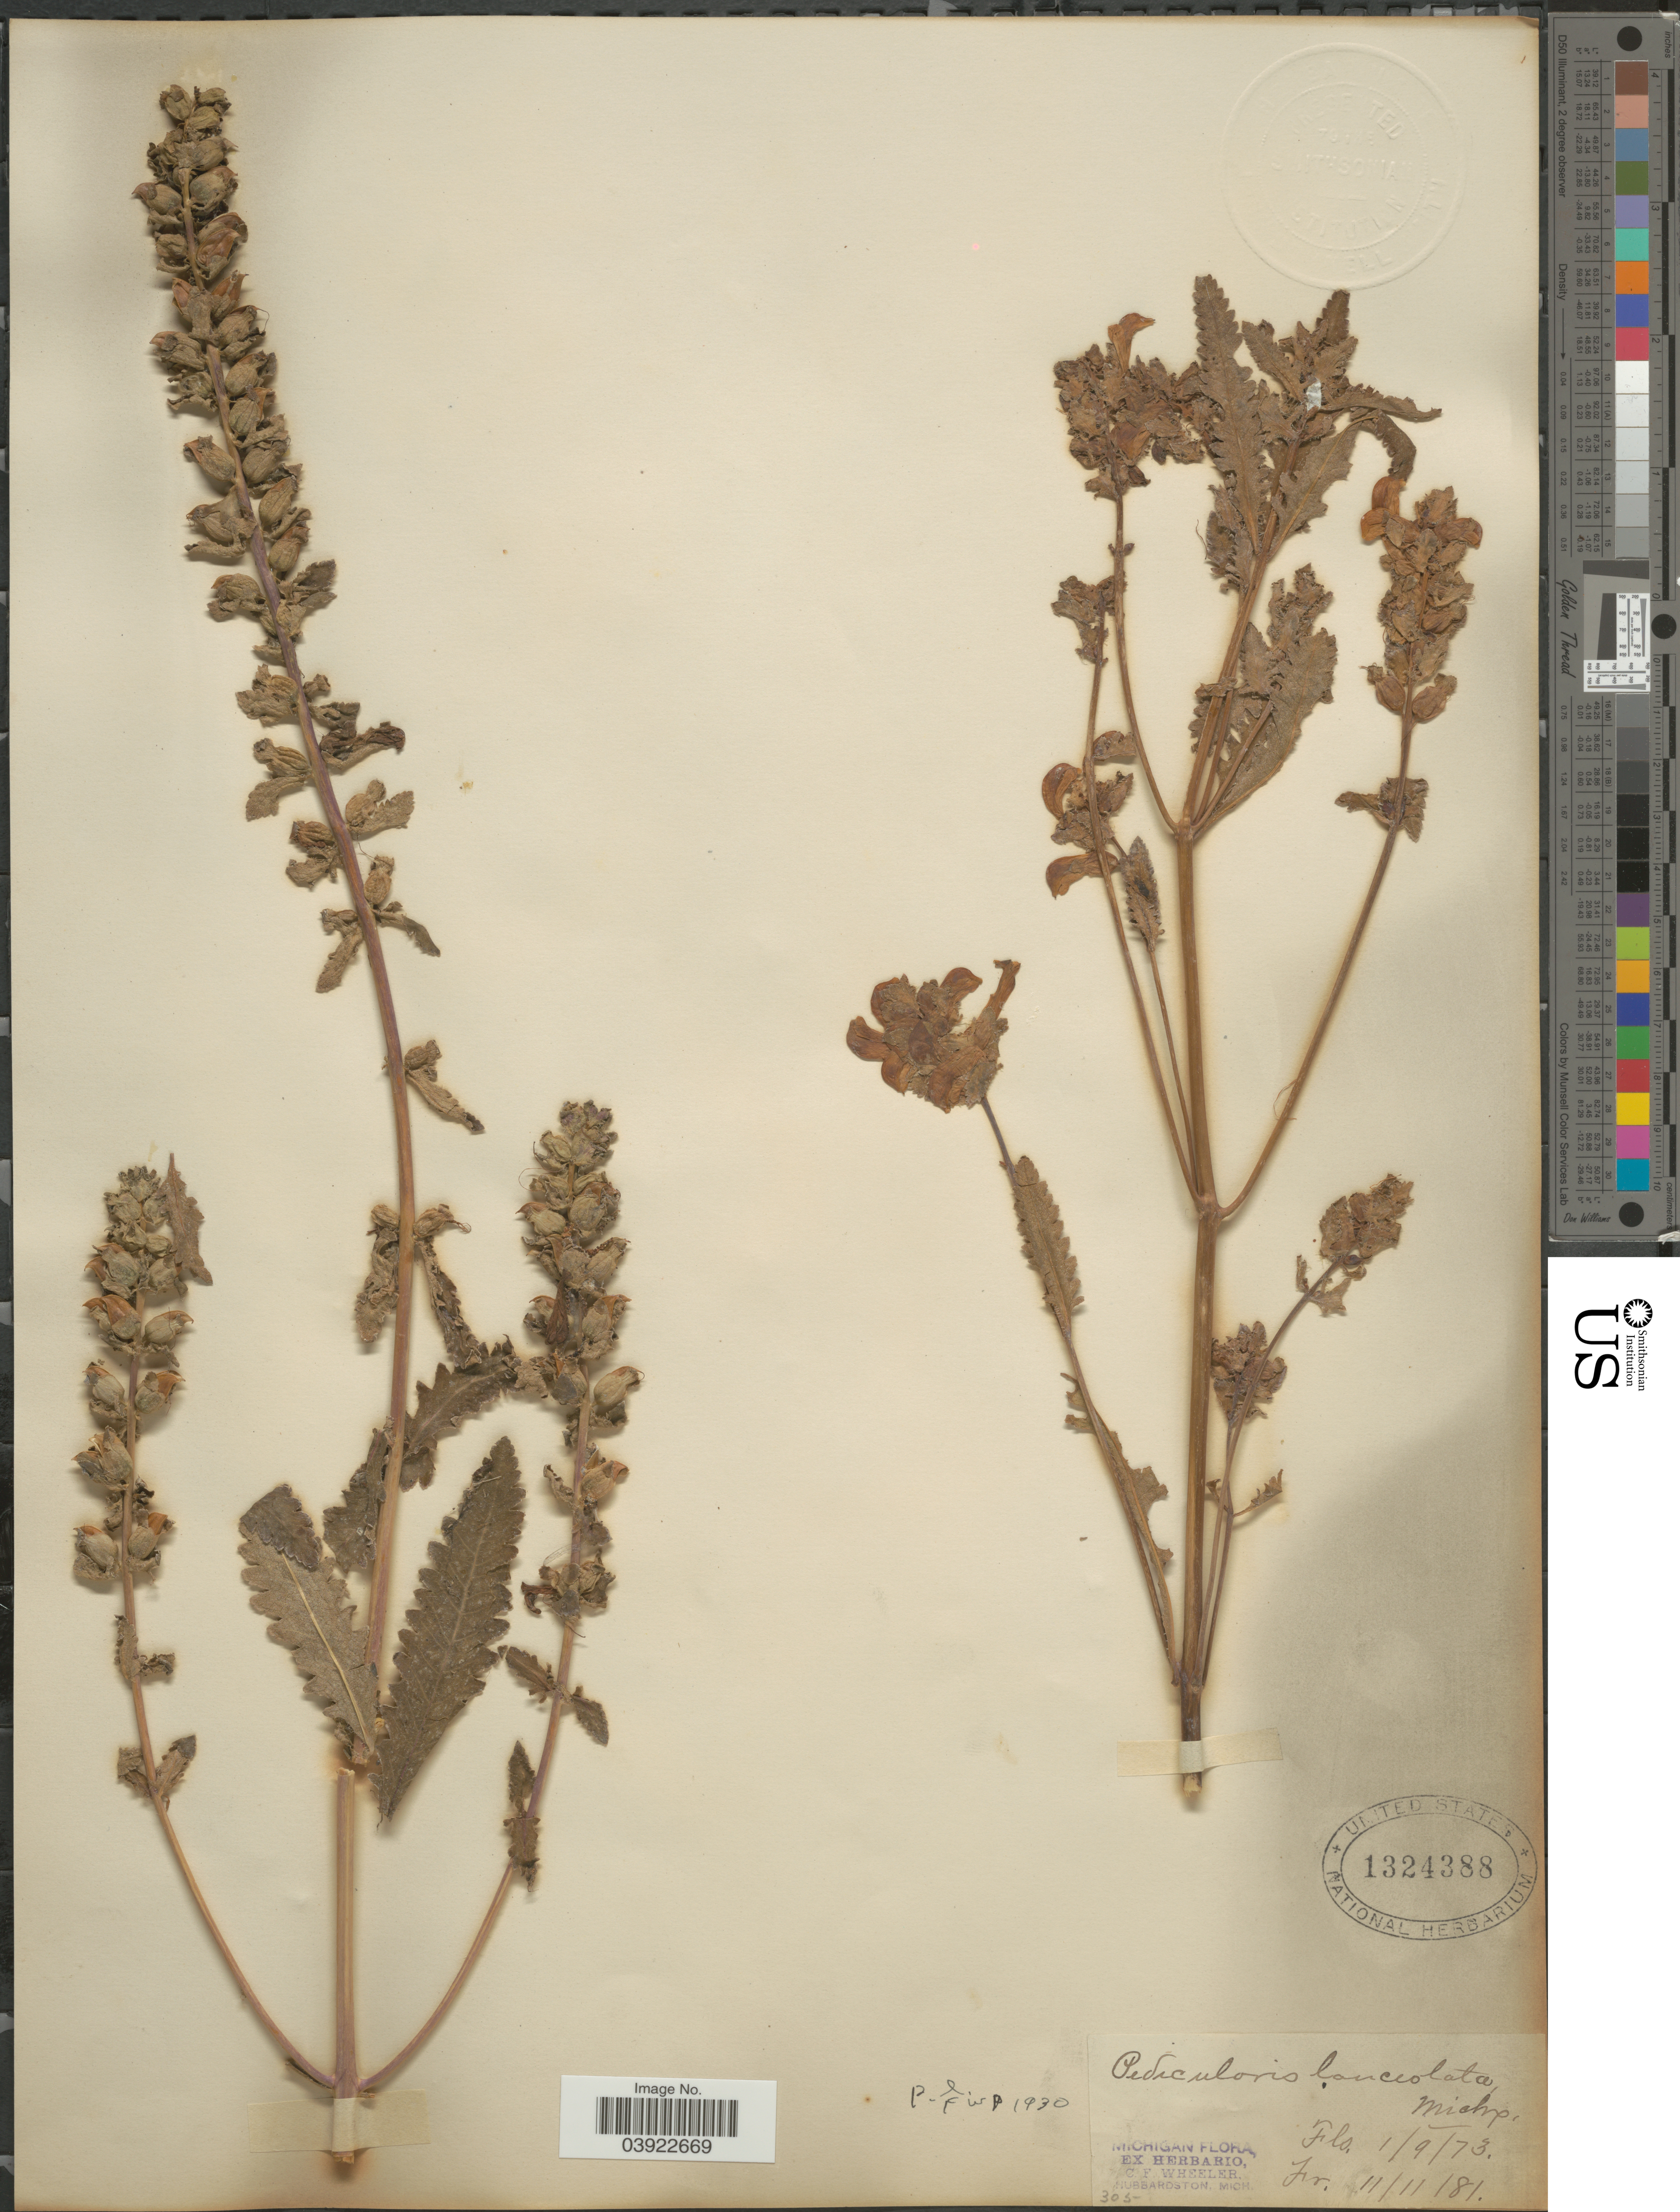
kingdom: Plantae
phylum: Tracheophyta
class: Magnoliopsida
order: Lamiales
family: Orobanchaceae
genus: Pedicularis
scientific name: Pedicularis lanceolata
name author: Michx.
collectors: Ex Herb. C. F. Wheeler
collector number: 305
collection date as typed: Transcribed d/m/y: 1/9/73 to 11/11/81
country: United States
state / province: Michigan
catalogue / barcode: US 1324388